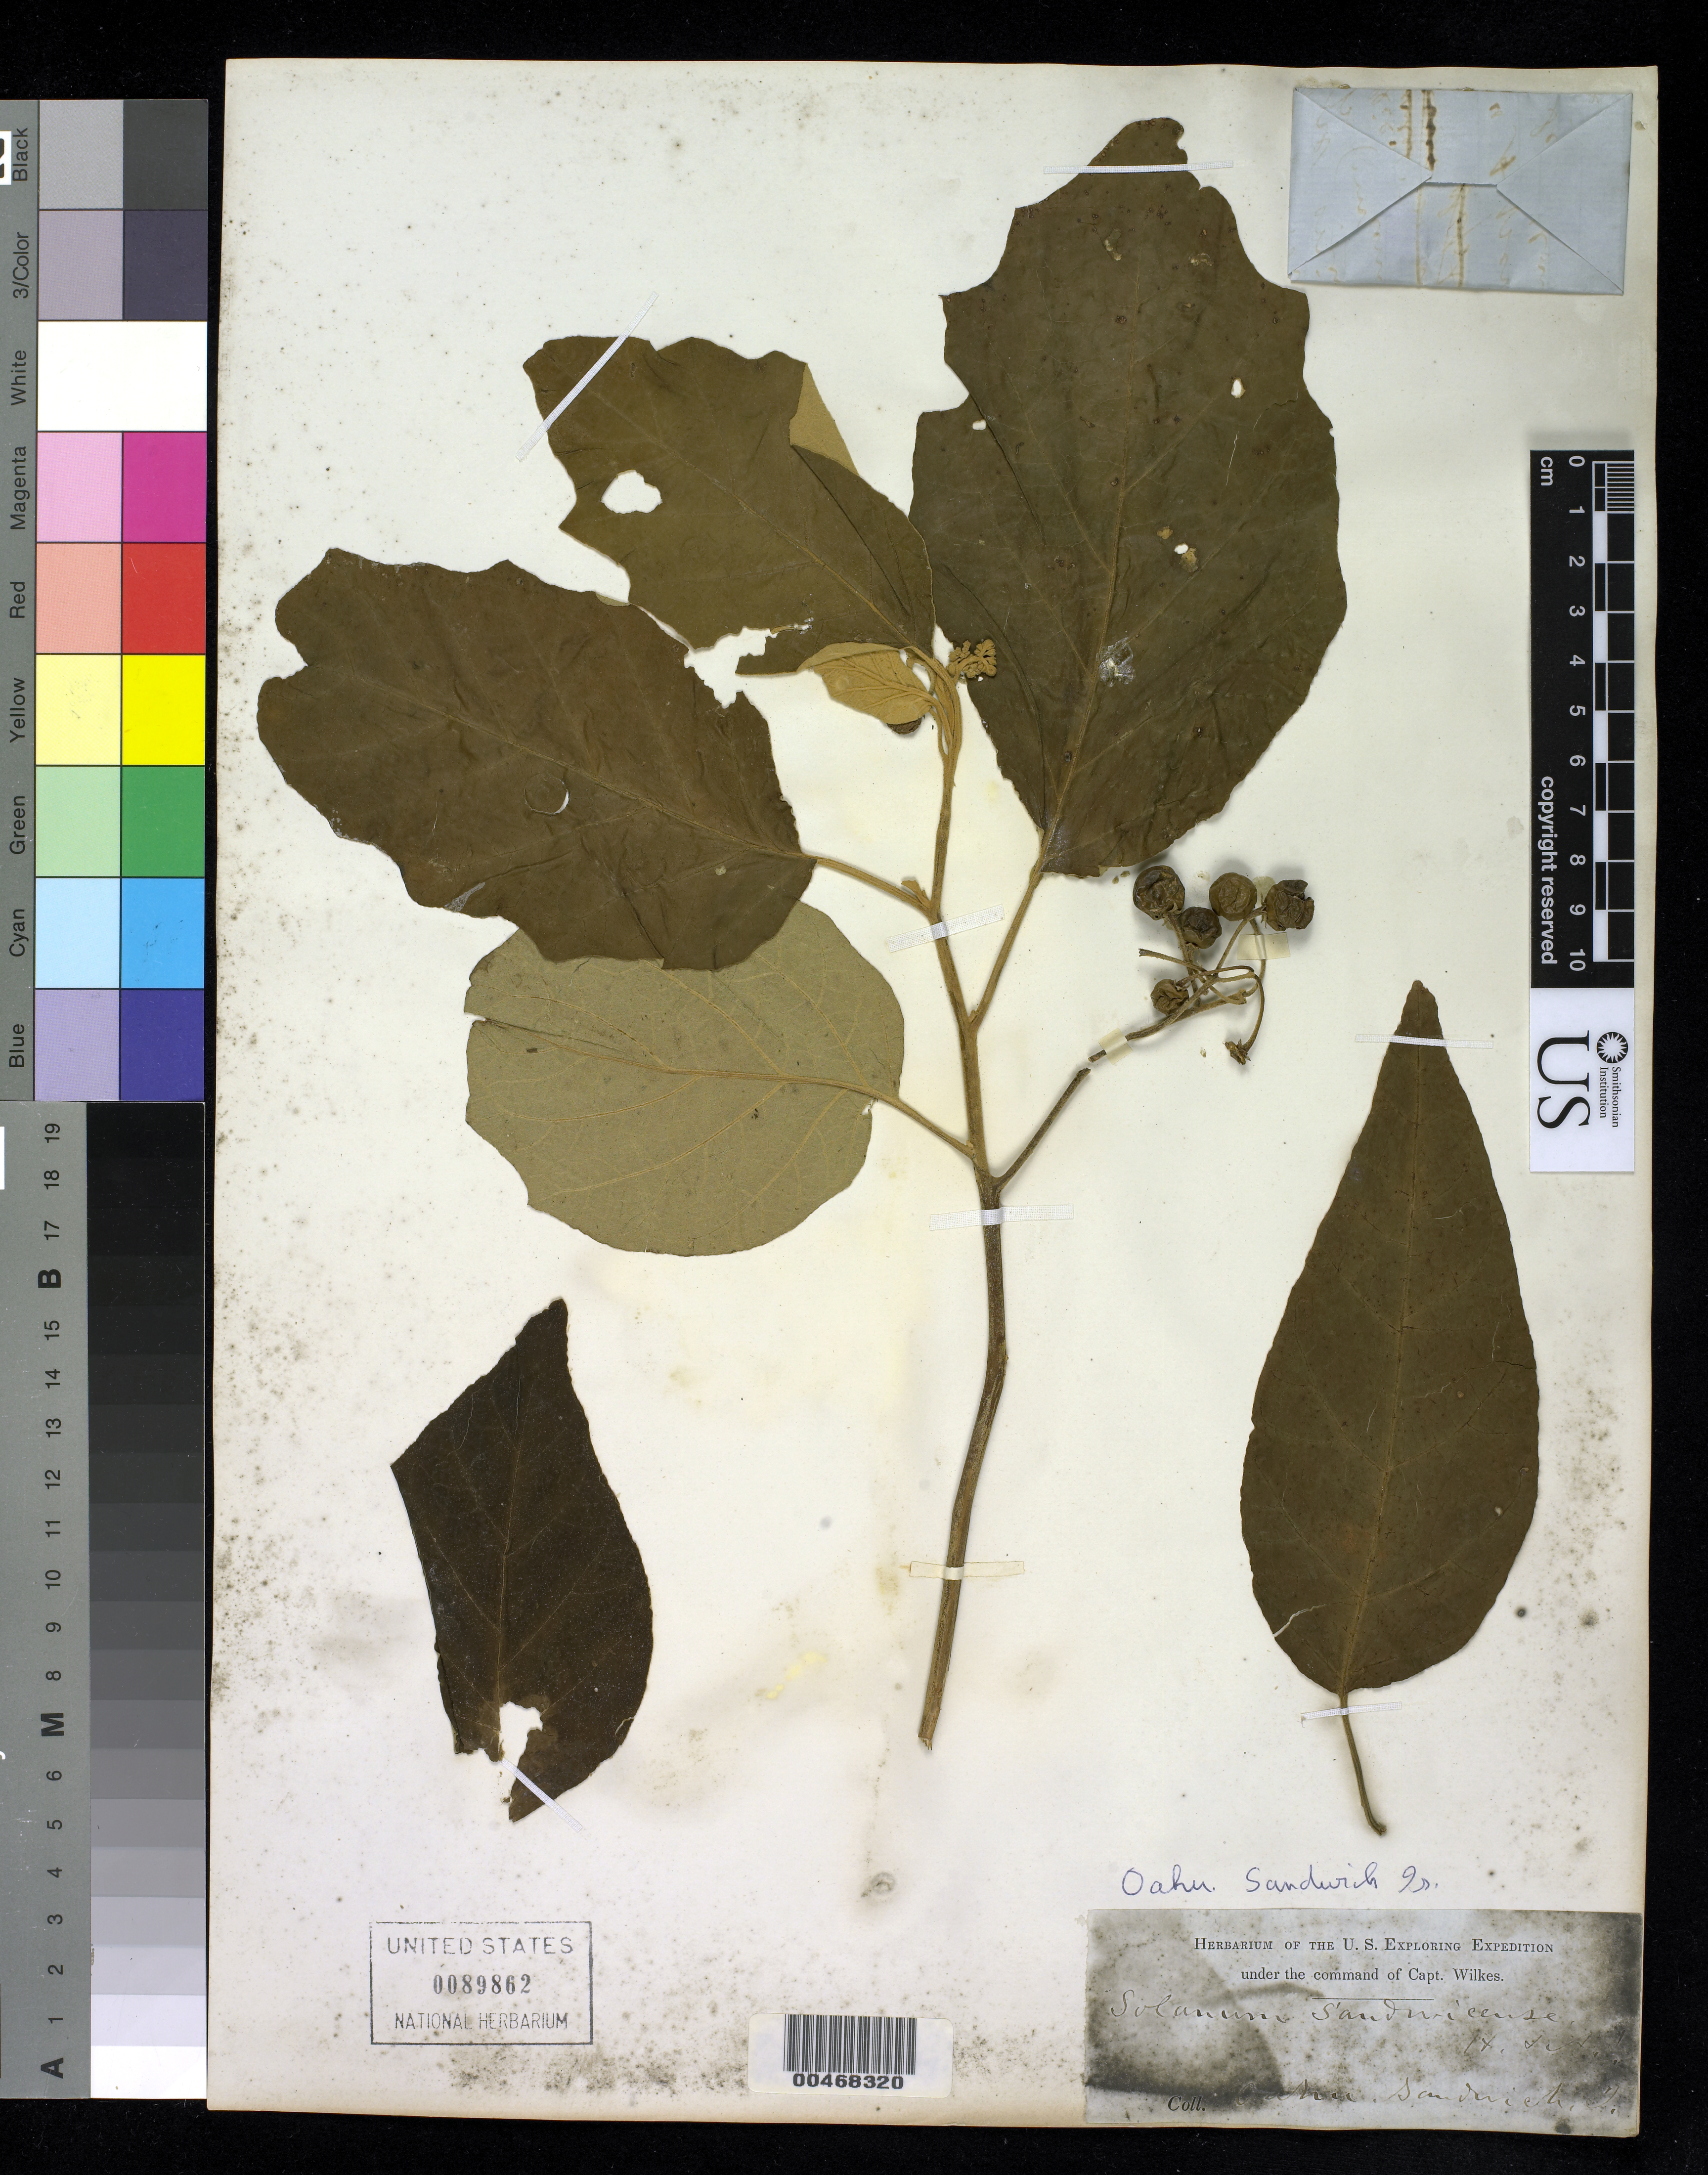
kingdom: Plantae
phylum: Tracheophyta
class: Magnoliopsida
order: Solanales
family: Solanaceae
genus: Solanum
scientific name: Solanum sandwicense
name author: Hook. & Arn.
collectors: Wilkes Explor. Exped.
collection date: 1838/1842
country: United States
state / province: Hawaii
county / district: Honolulu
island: Oahu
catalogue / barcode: US 89862